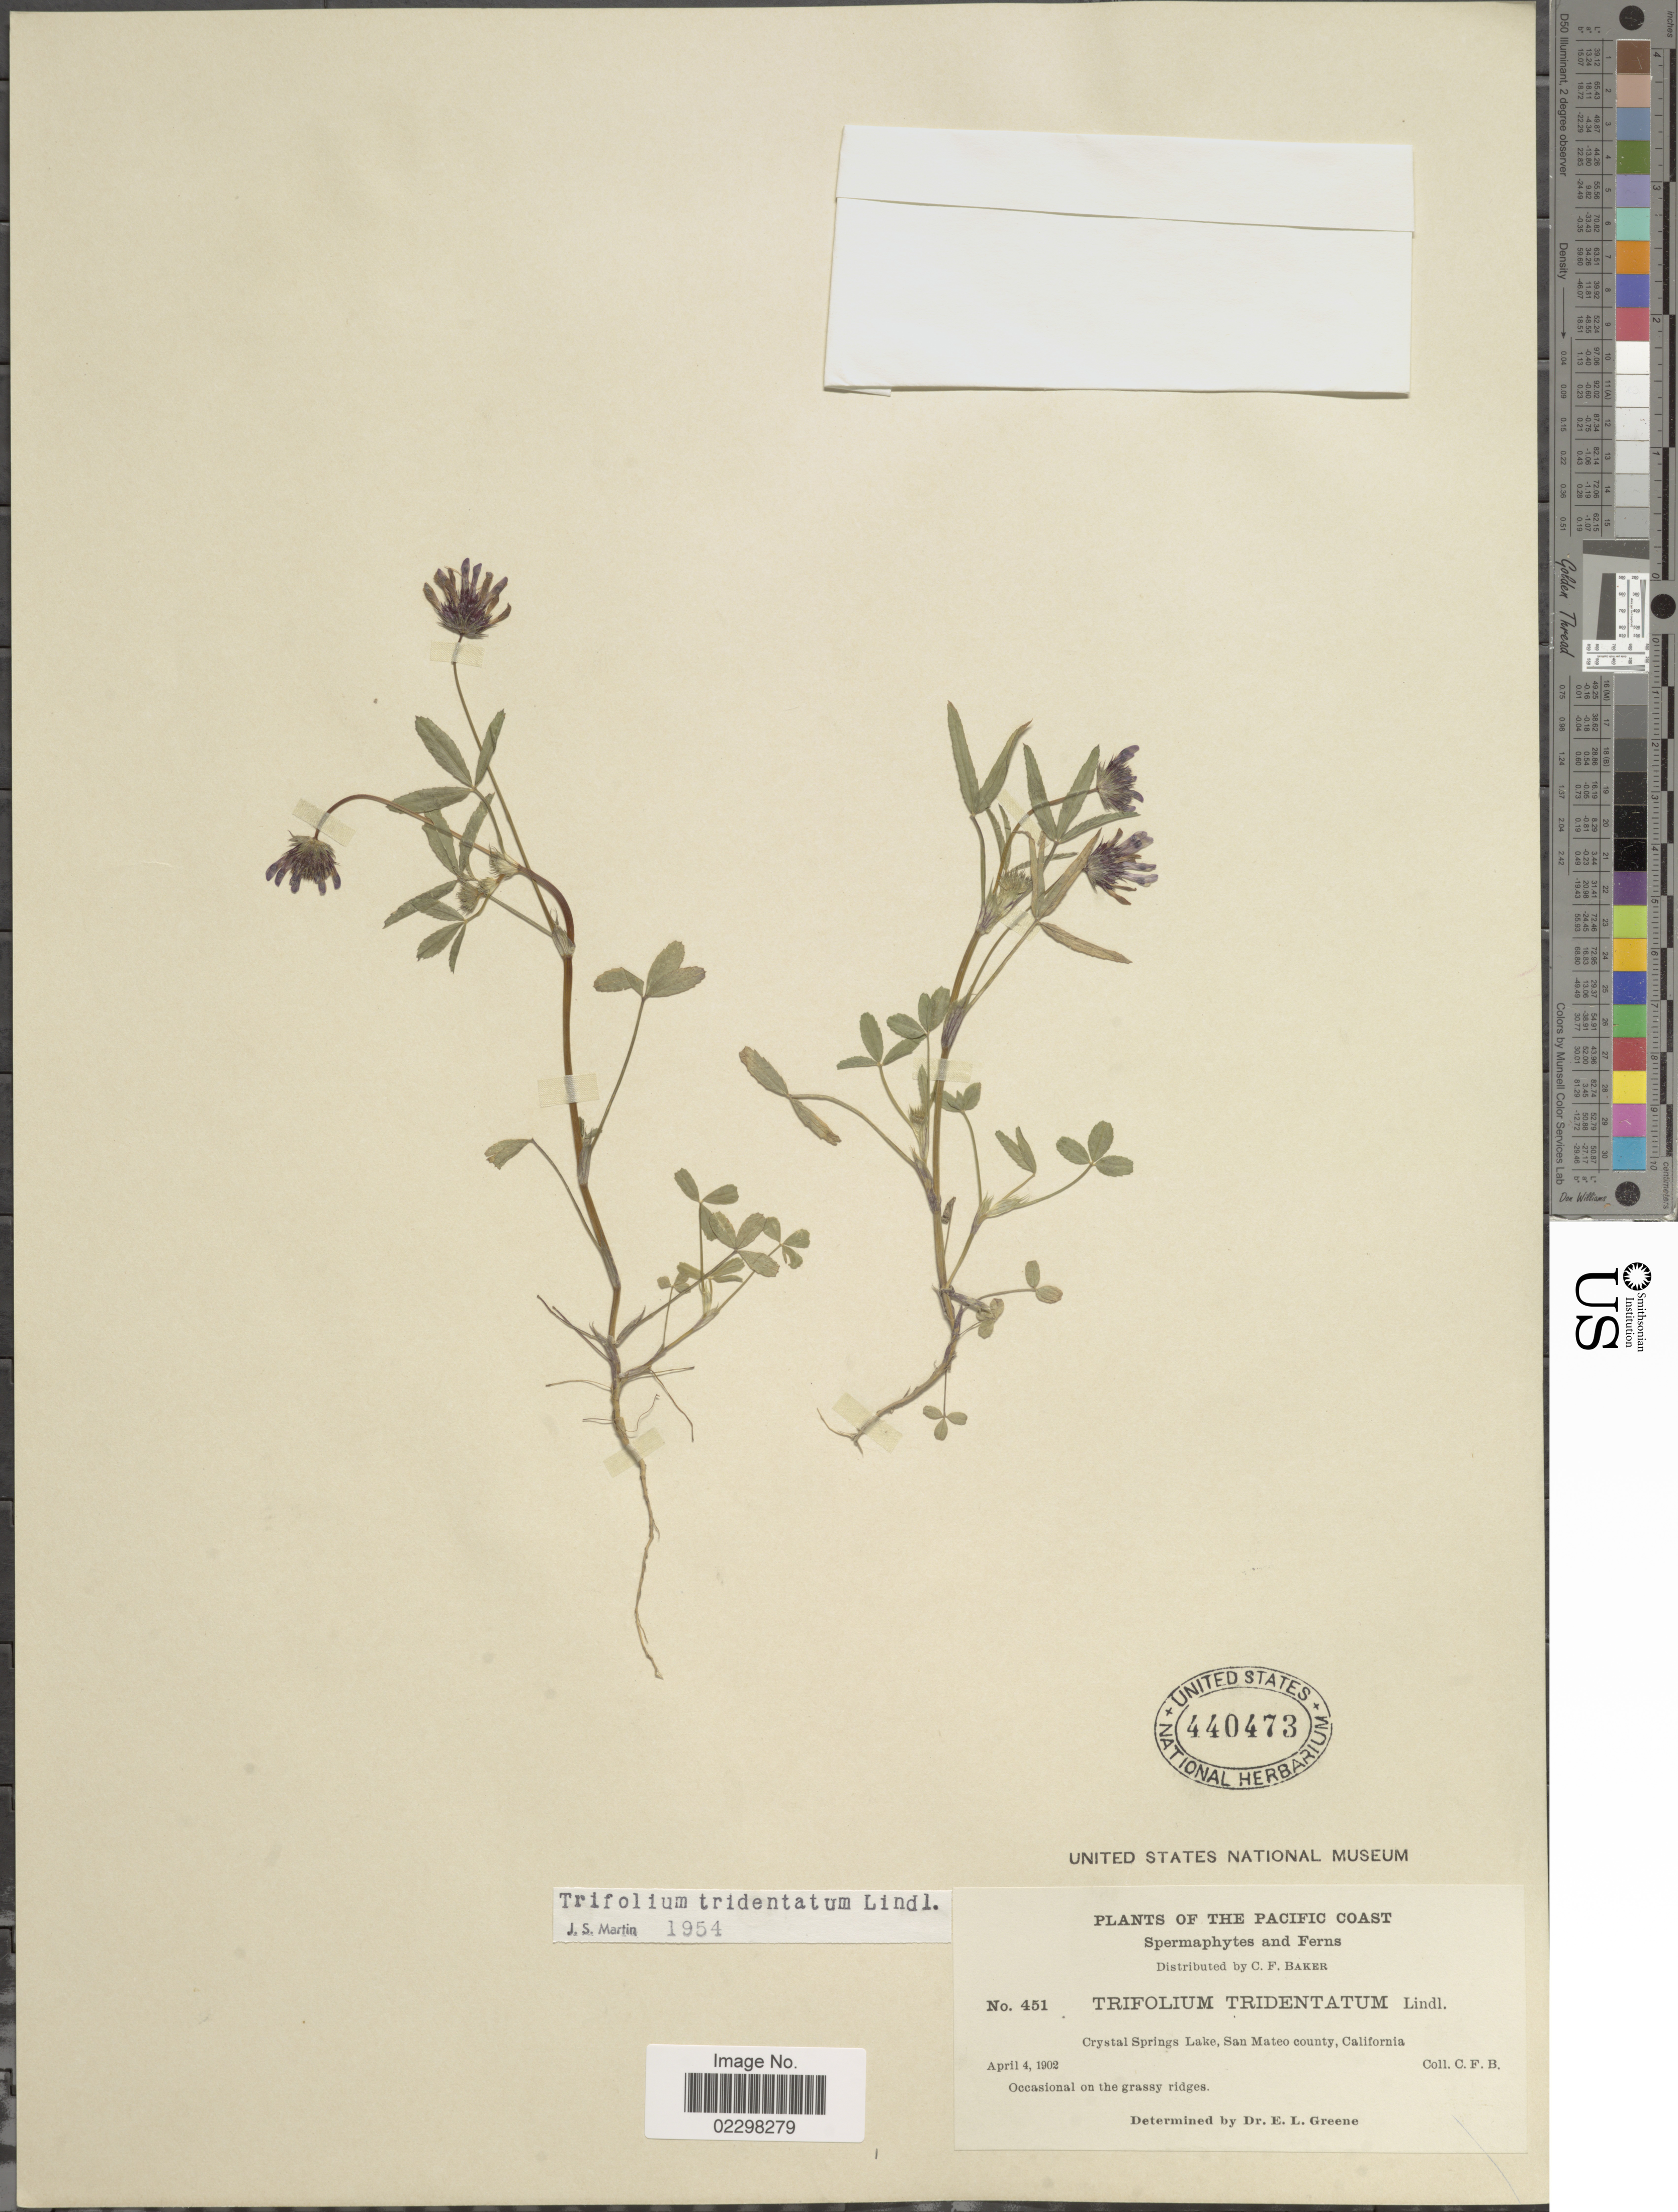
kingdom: Plantae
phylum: Tracheophyta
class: Magnoliopsida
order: Fabales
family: Fabaceae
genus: Trifolium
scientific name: Trifolium tridentatum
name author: Lindl.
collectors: C. F. Baker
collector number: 451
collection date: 1902-04-04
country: United States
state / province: California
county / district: San Mateo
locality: Pacific Coast, Crystal Springs Lake, San Mateo County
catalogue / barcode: US 440473